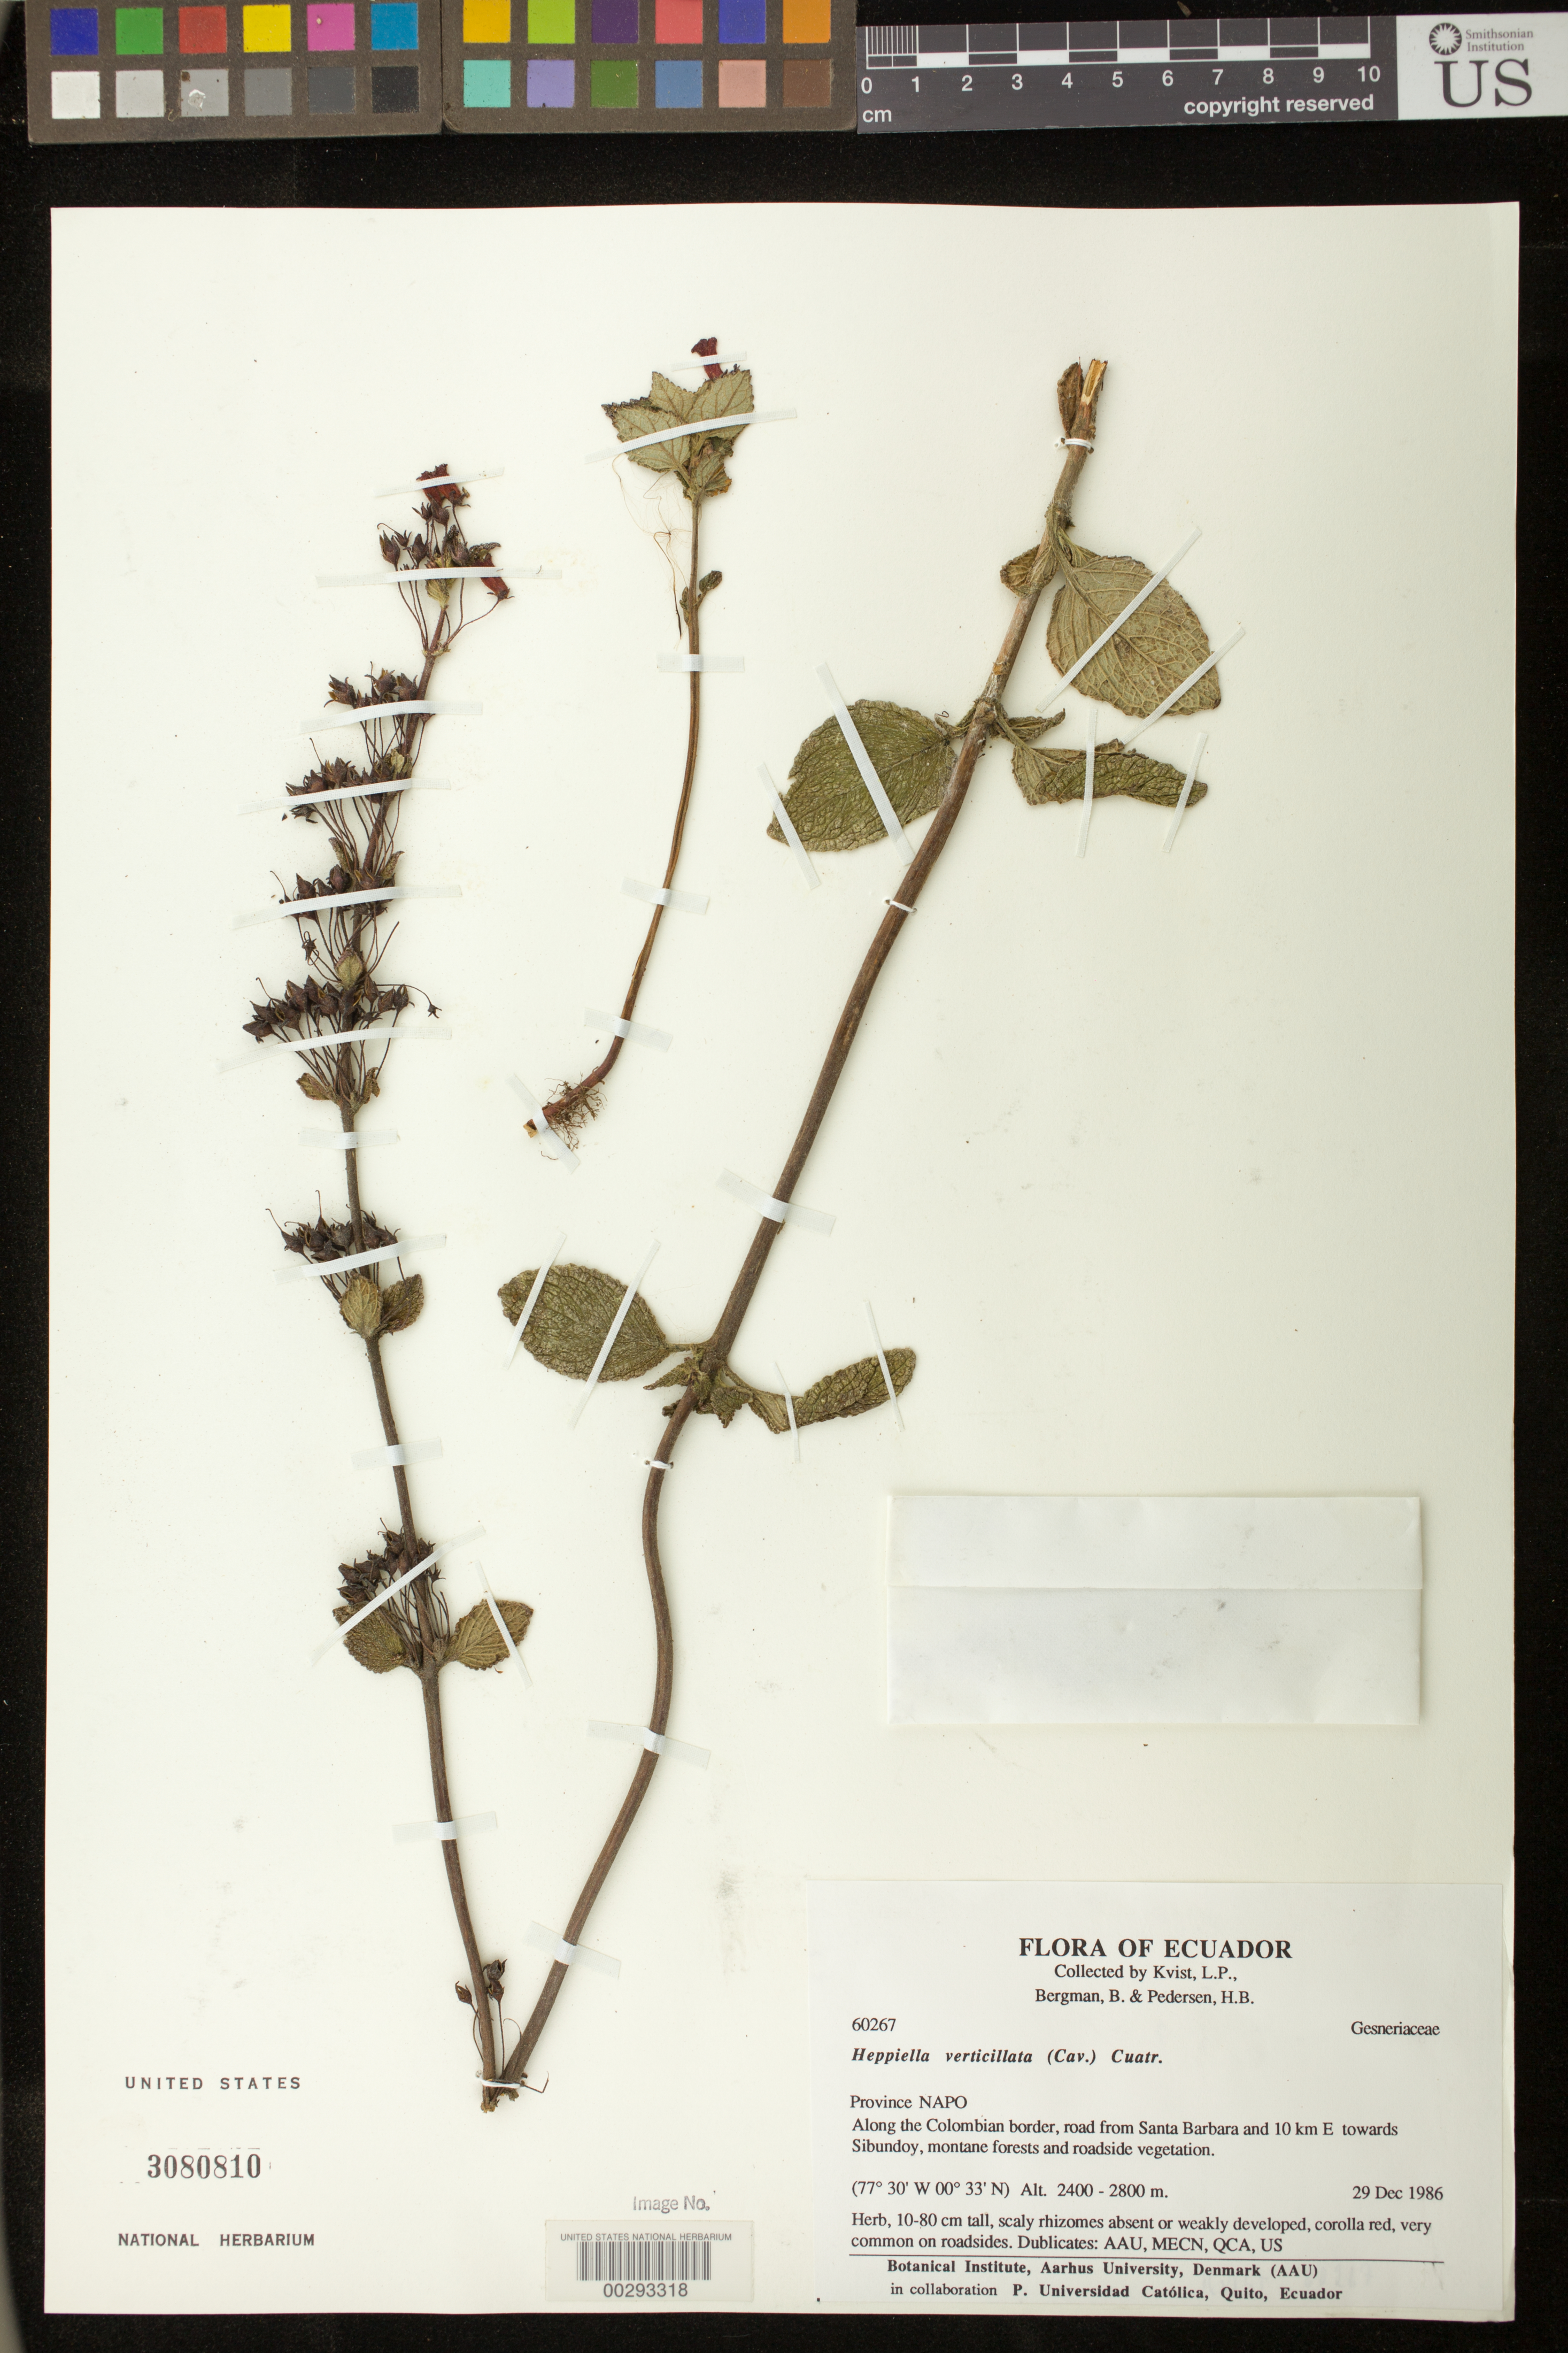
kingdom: Plantae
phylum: Tracheophyta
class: Magnoliopsida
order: Lamiales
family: Gesneriaceae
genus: Heppiella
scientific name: Heppiella verticillata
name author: (Cav.) Cuatrec.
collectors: L. P. Kvist, B. Bergman & H. B. Pedersen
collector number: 60267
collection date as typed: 29 Dec 1986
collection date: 1986-12-29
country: Ecuador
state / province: Napo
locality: Along the Colombian border, road to Santa Barbara, E to Sibundoy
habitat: Montane forests and roadside vegetation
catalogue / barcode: US 3080810